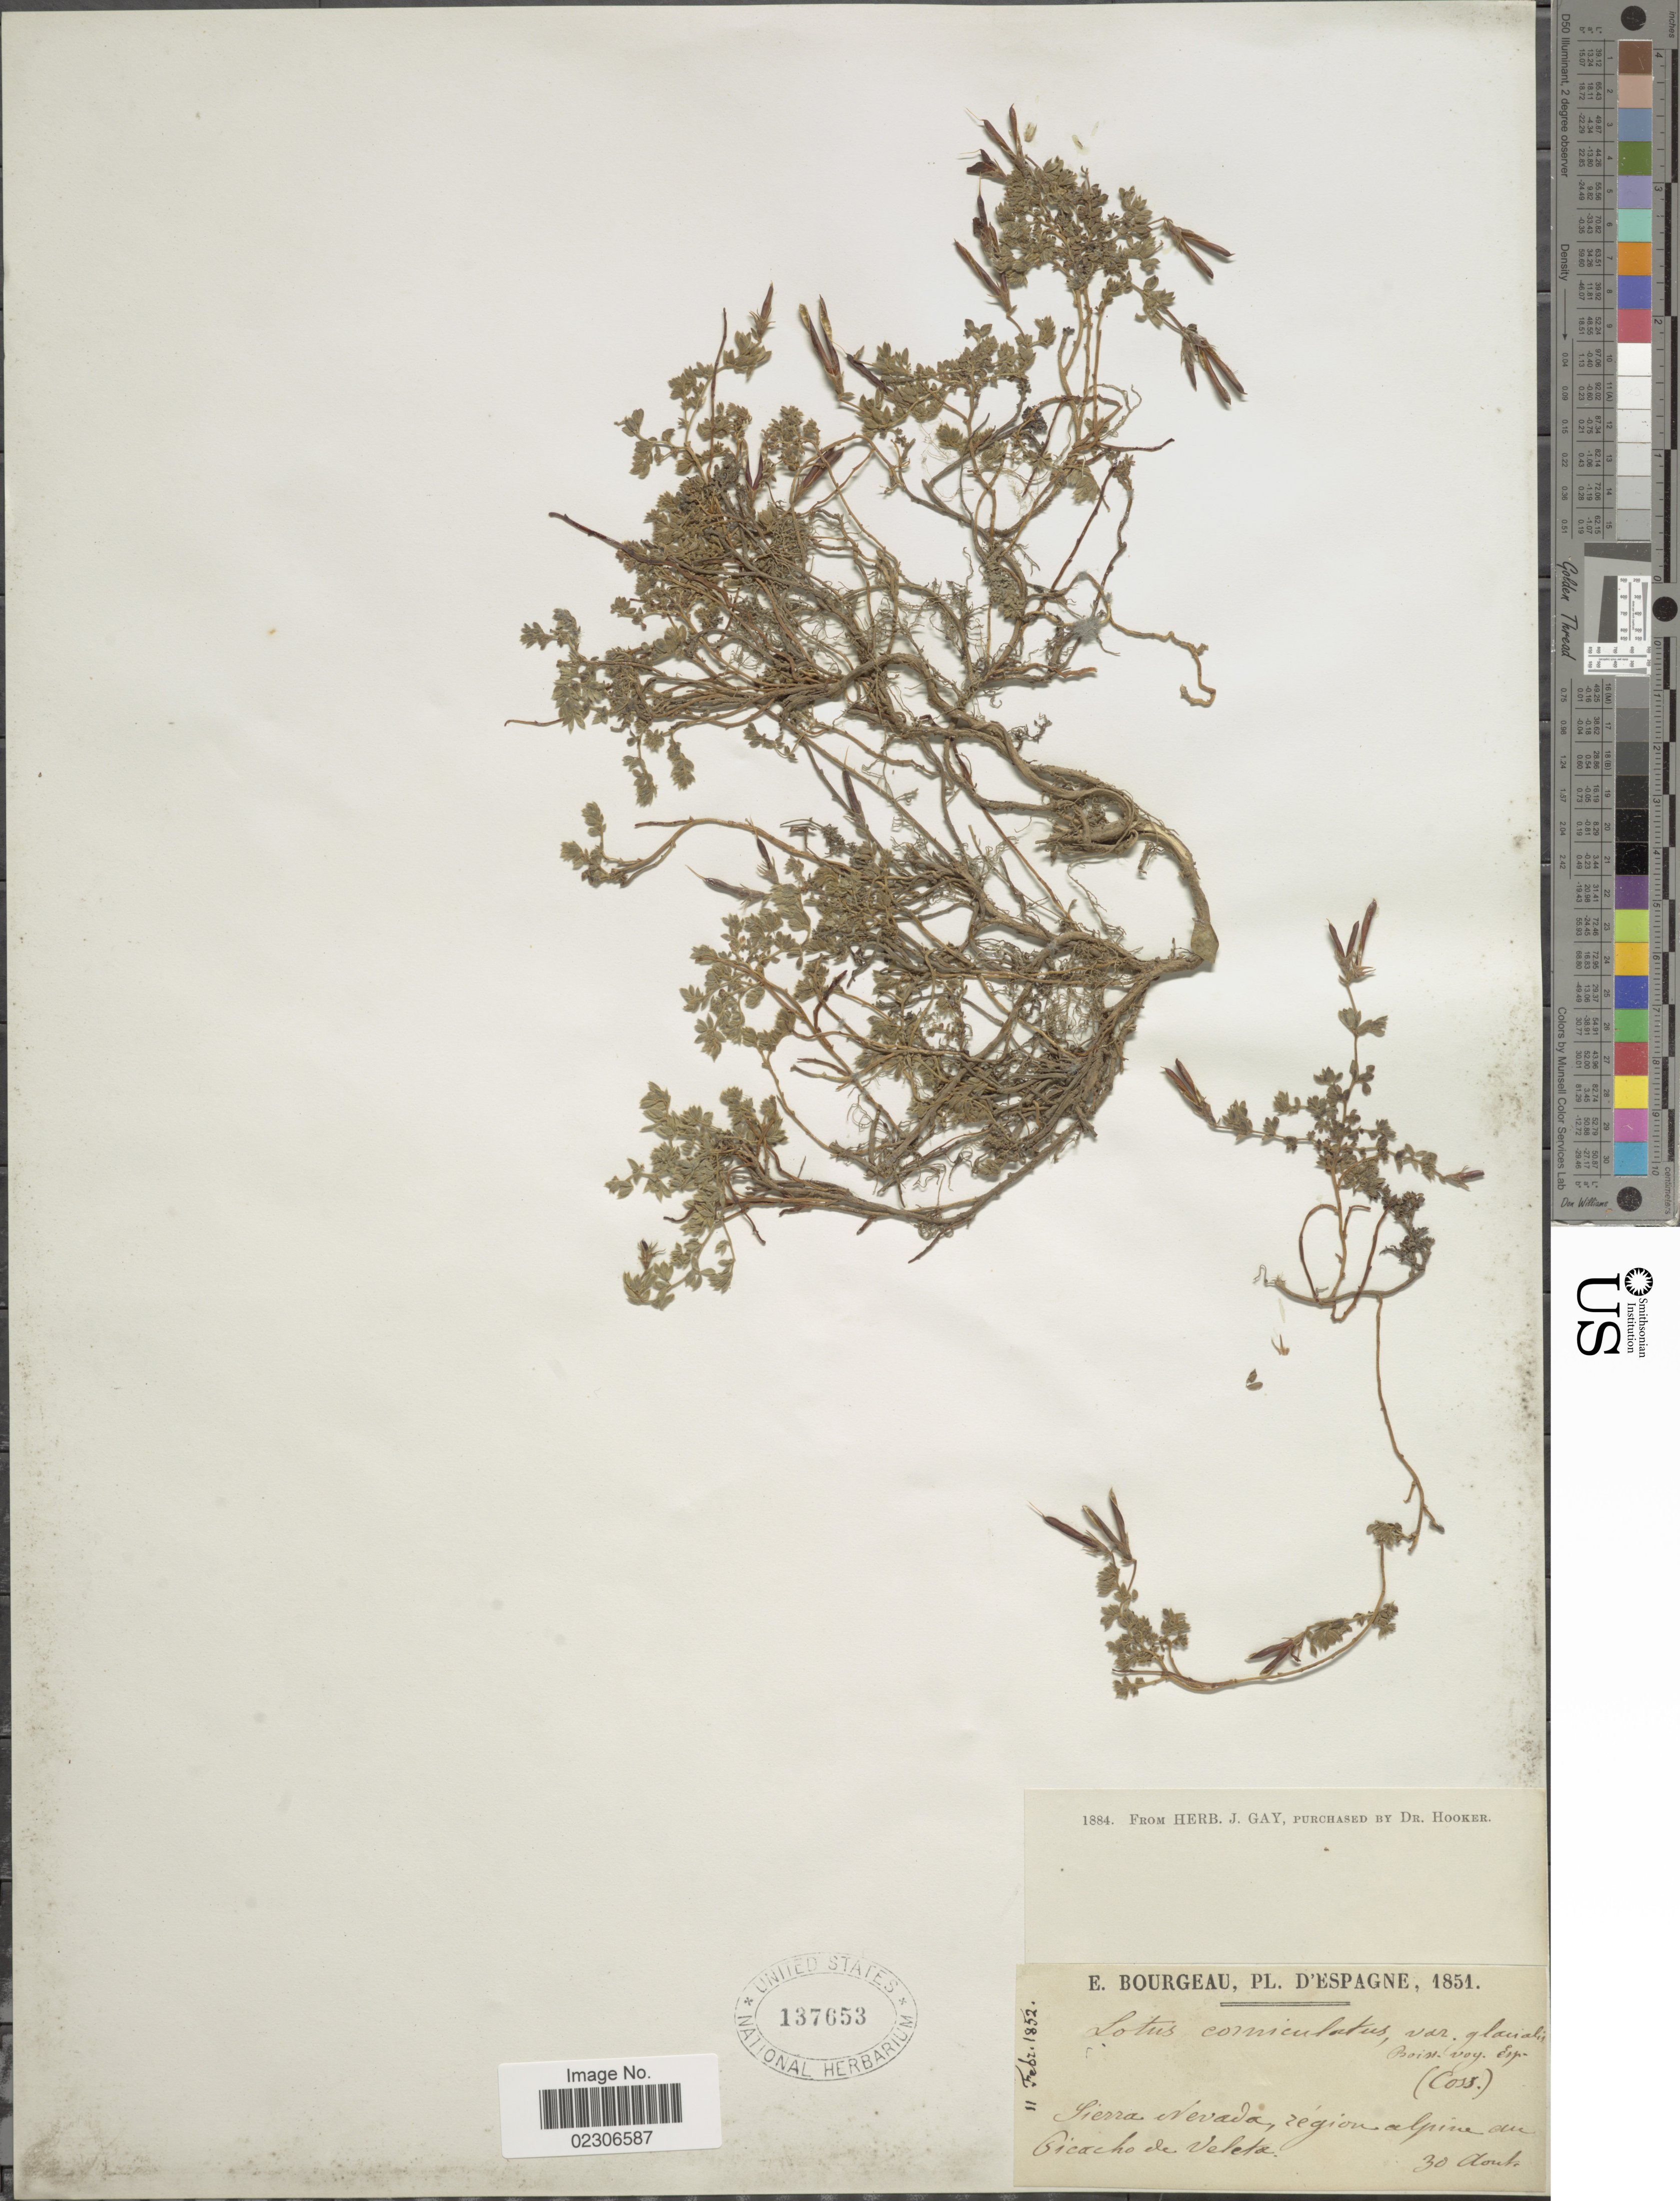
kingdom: Plantae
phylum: Tracheophyta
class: Magnoliopsida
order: Fabales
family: Fabaceae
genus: Lotus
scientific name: Lotus corniculatus var. alpinus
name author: Ser.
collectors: E. Bougeau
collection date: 1852-02-11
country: Spain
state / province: Andalucia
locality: Sierra Nevada, region alpine au Picacho de Veleta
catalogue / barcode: US 137653